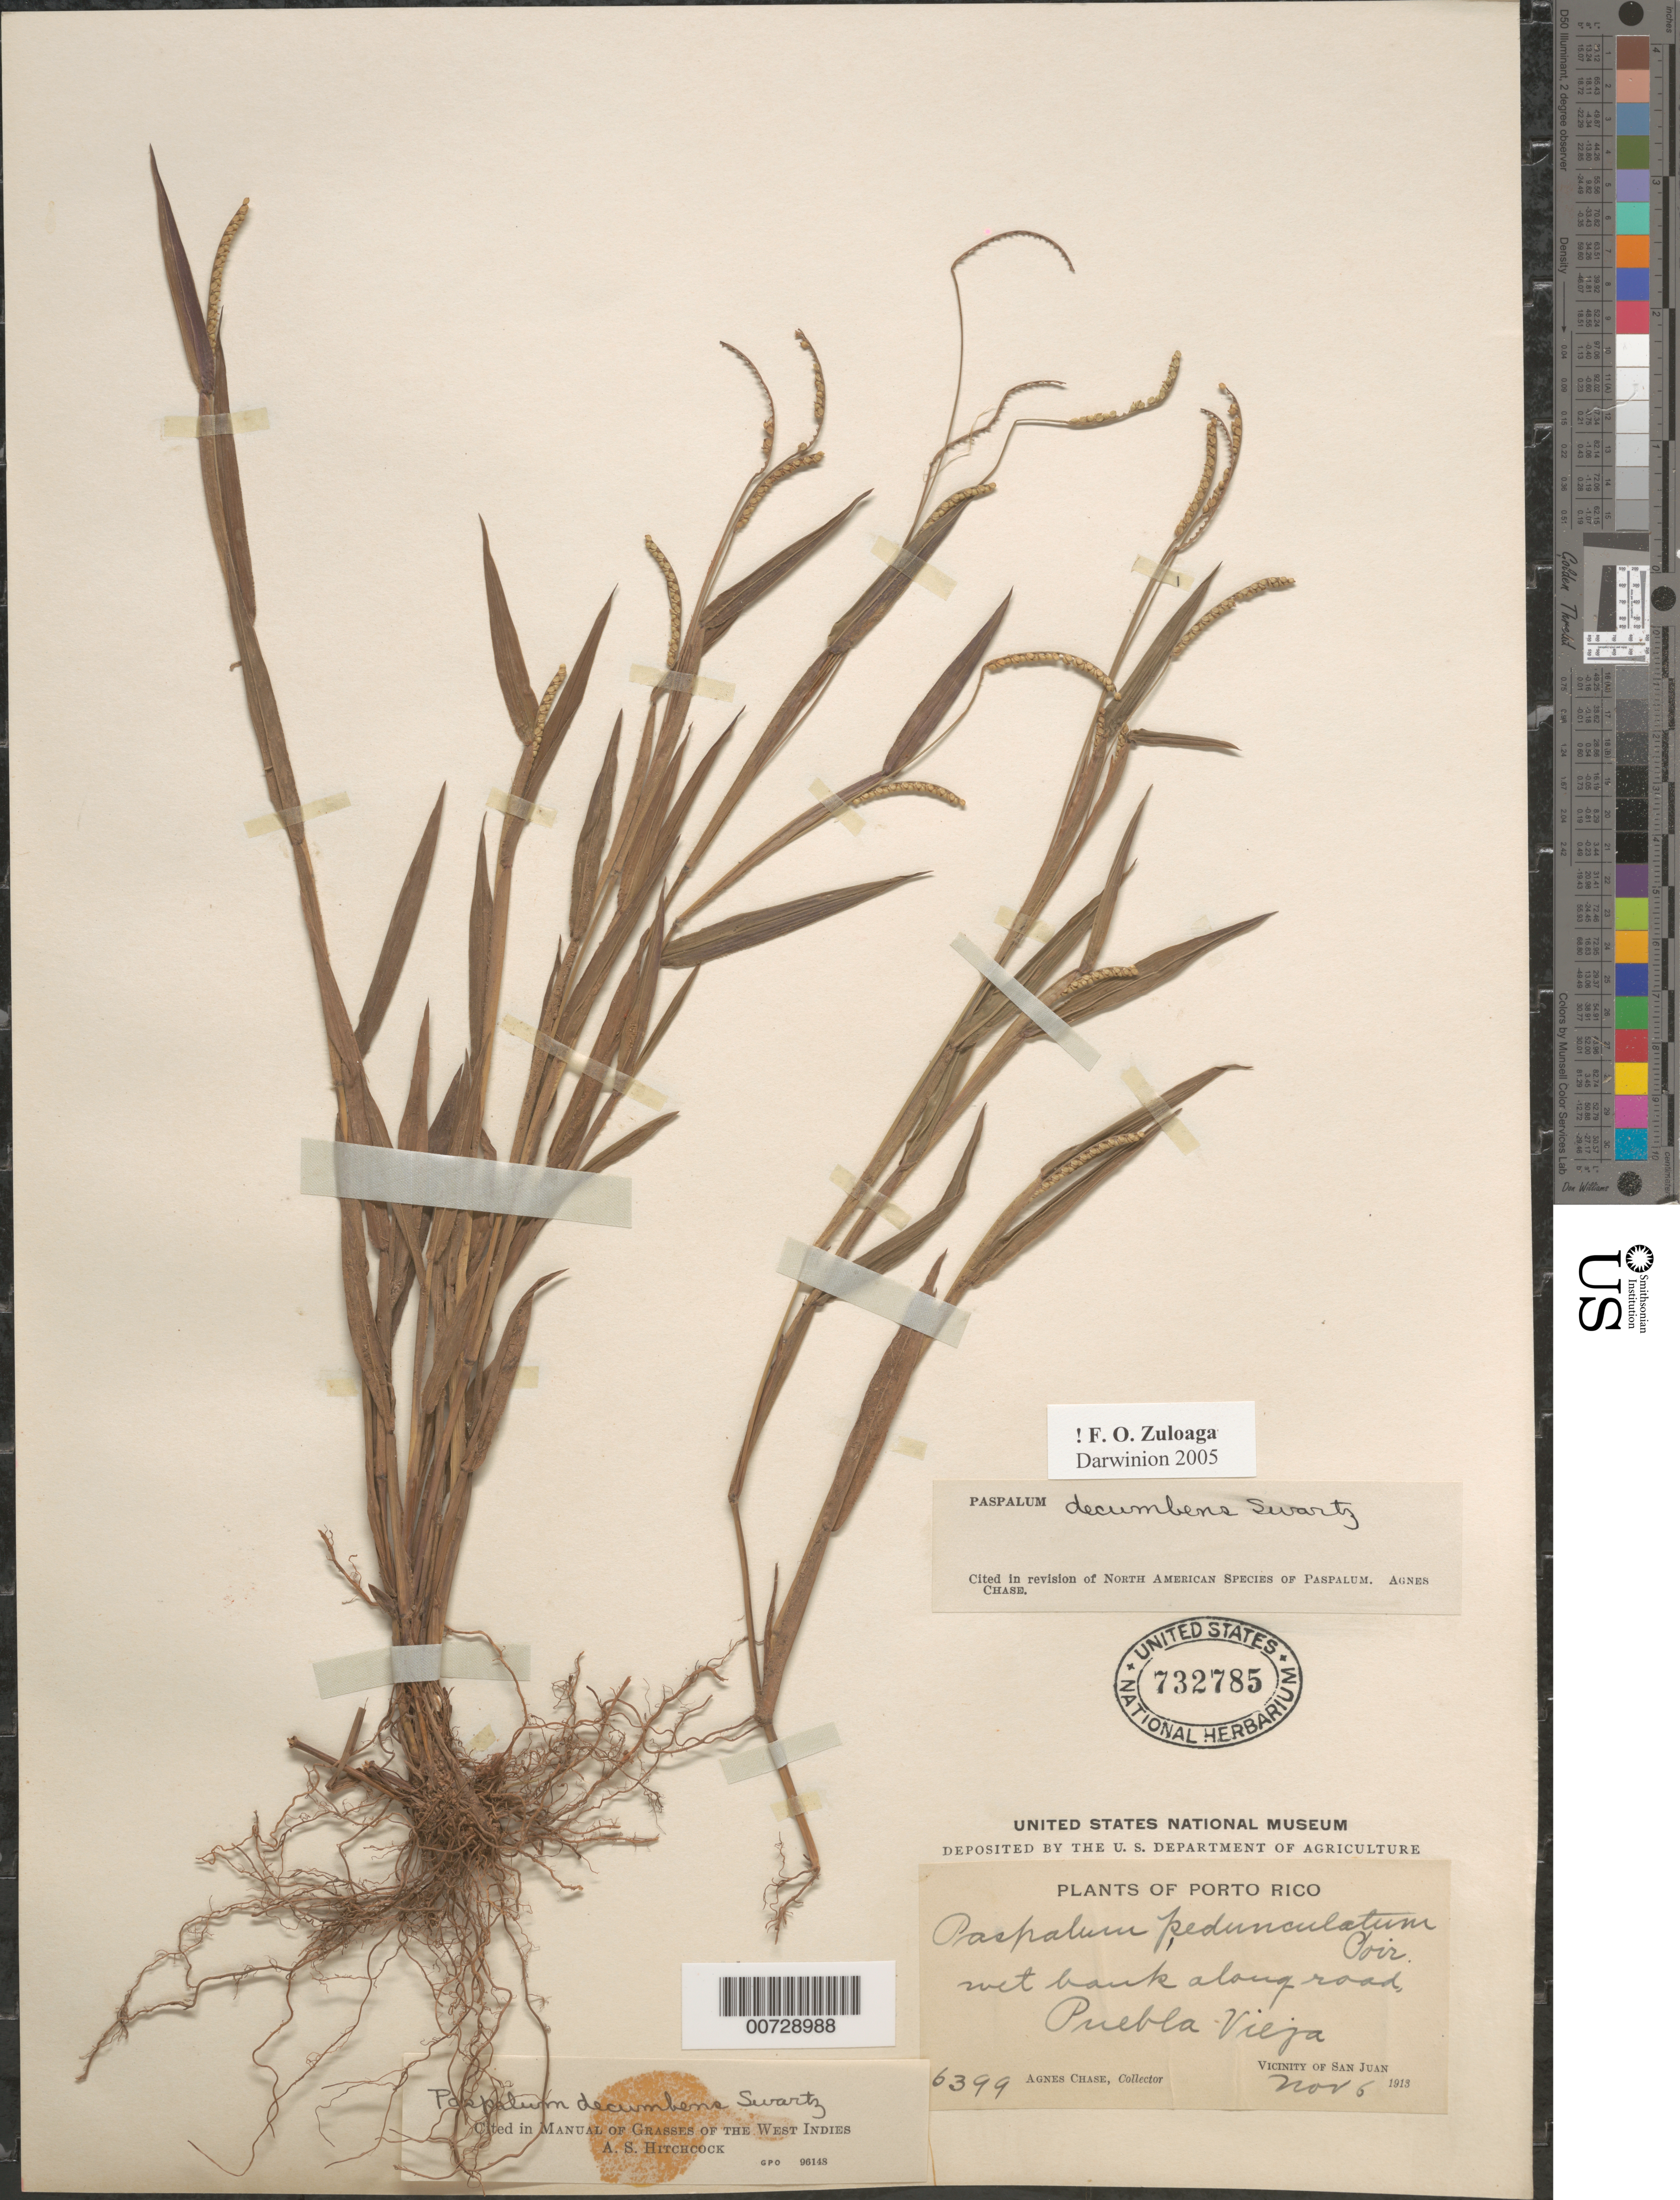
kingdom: Plantae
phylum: Tracheophyta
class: Liliopsida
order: Poales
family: Poaceae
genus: Paspalum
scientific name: Paspalum decumbens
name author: Sw.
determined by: Chase, [M.] Agnes, (US)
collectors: A. Chase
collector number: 6399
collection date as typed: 06 Nov 1913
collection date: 1913-11-06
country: Puerto Rico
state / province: San Juan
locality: San Juan, vic of; Puebla Vieja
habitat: Wet bank along road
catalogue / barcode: US 732785